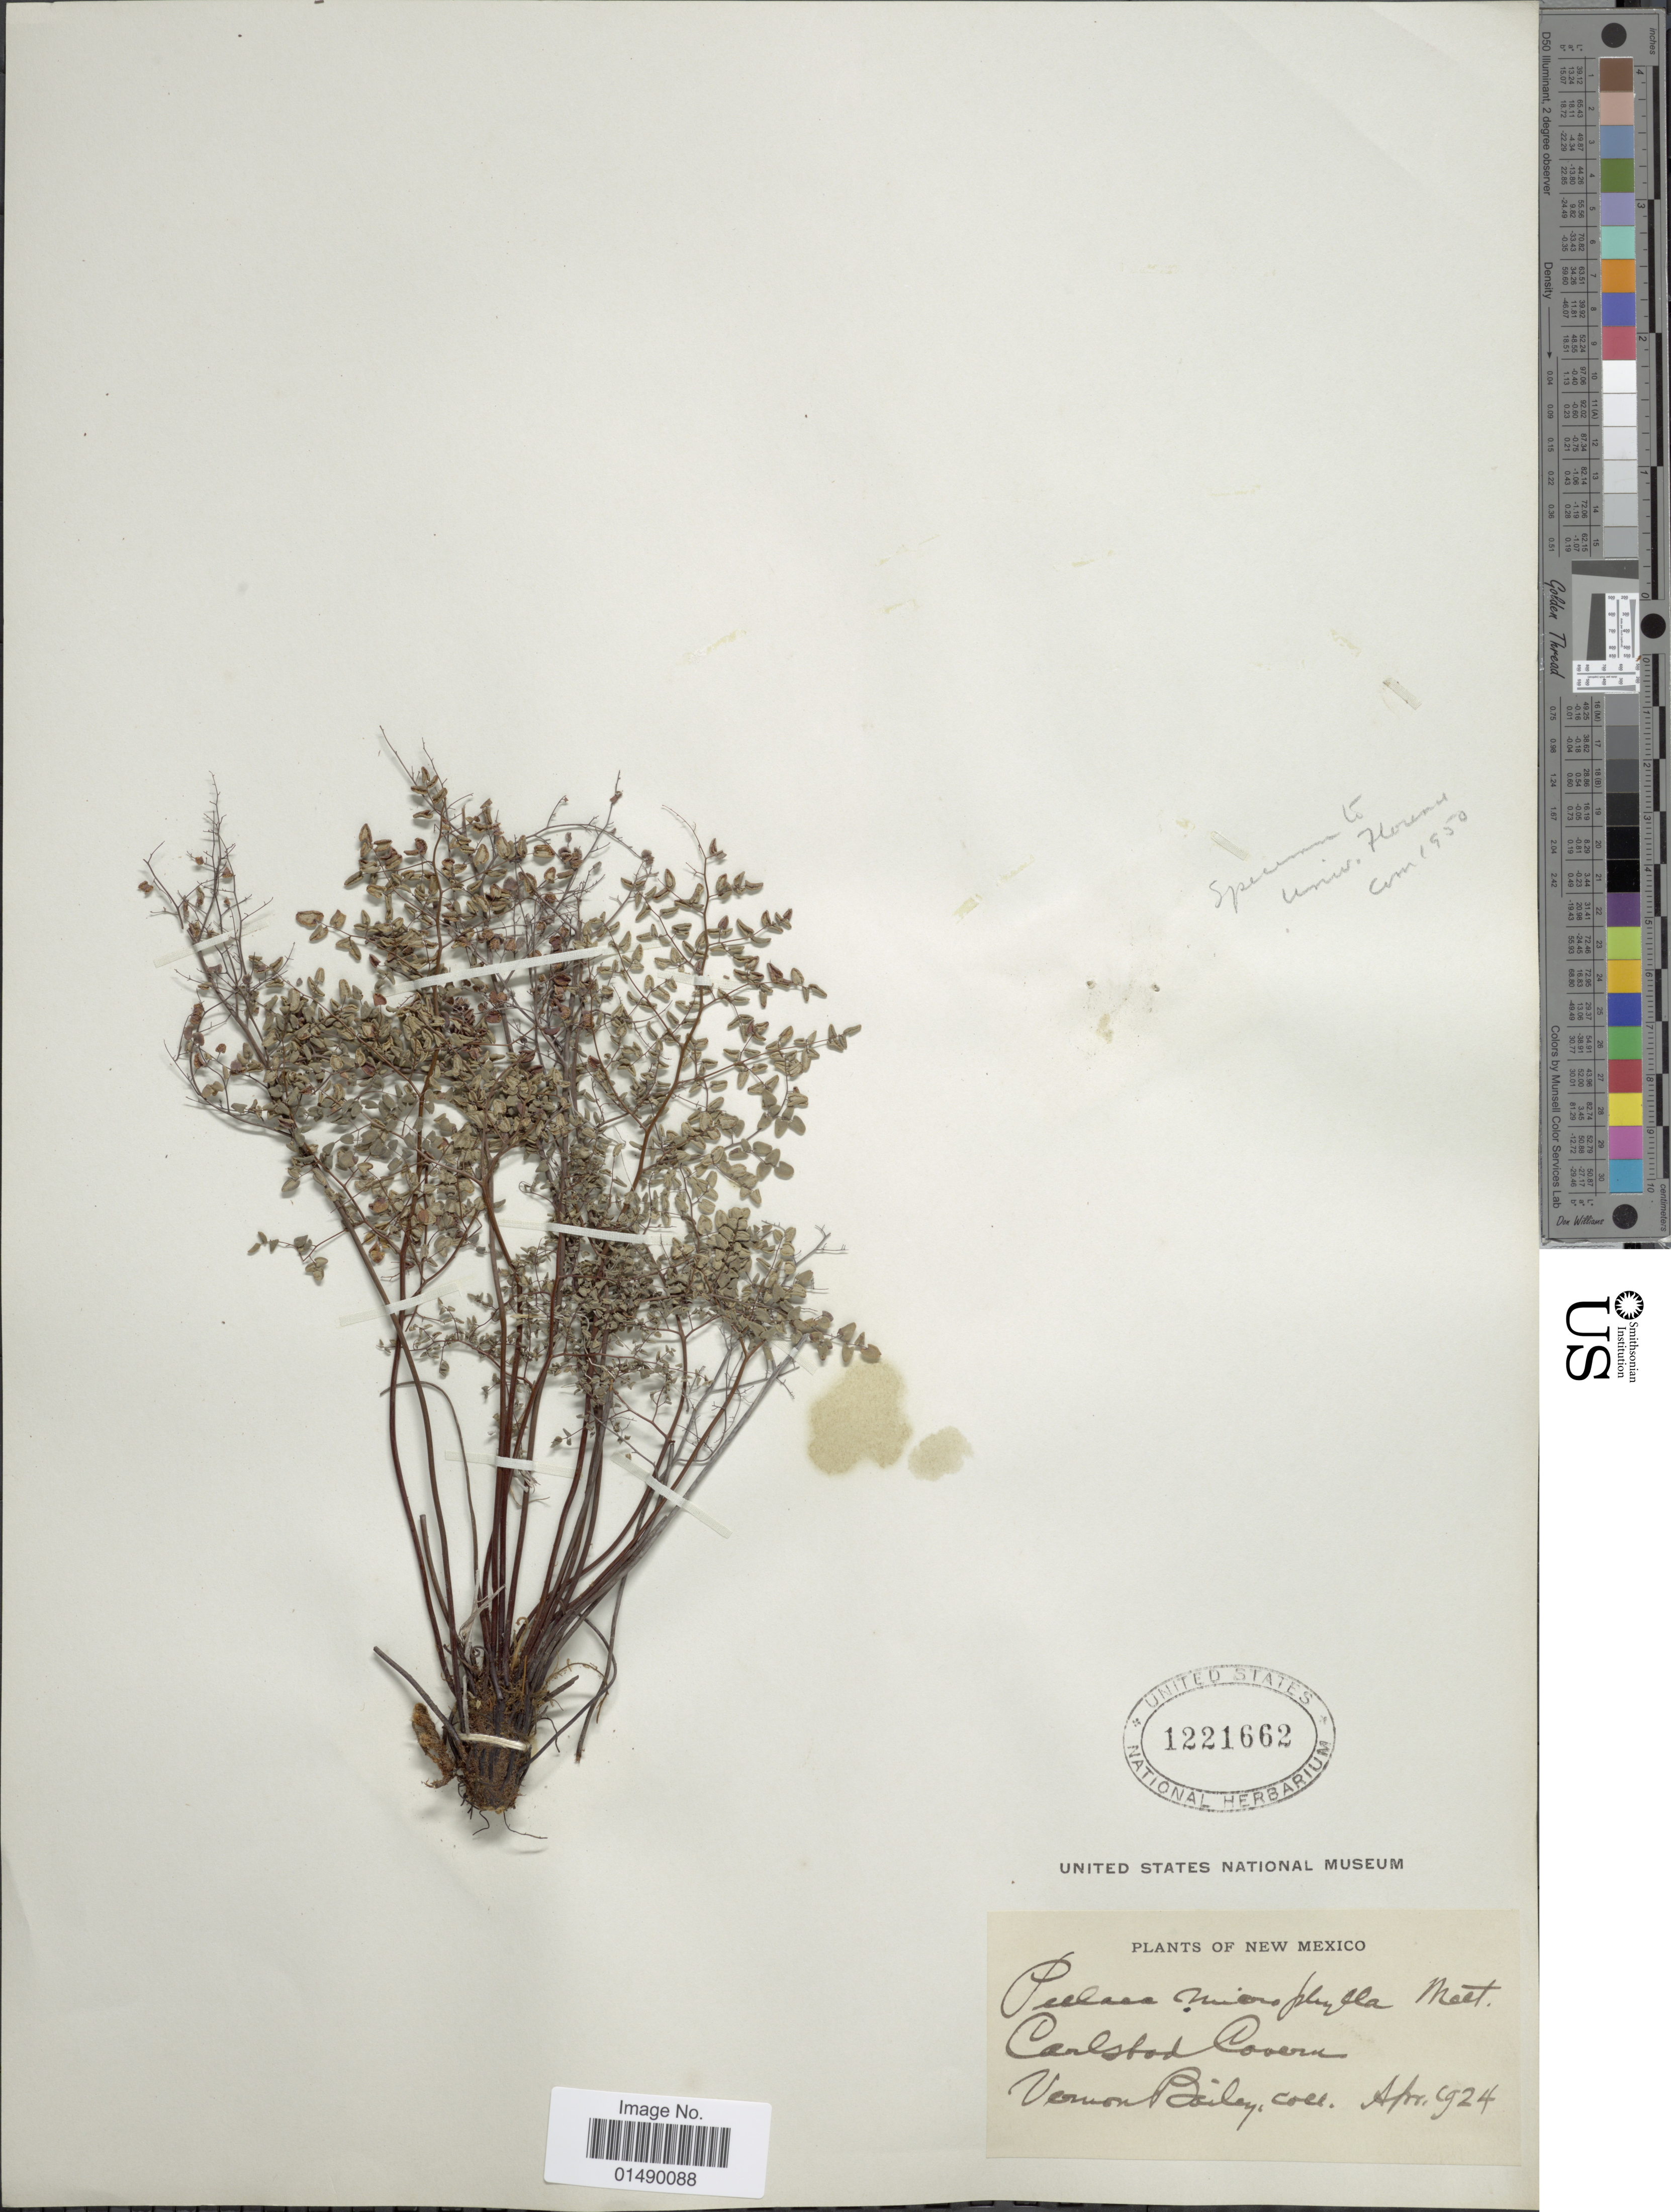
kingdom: Plantae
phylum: Tracheophyta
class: Polypodiopsida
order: Polypodiales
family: Pteridaceae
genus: Argyrochosma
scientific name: Argyrochosma microphylla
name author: (Mett. ex Kuhn) Windham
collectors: V. O. Bailey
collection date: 1924-04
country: United States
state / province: New Mexico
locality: New Mexico, Carlsbad Cavern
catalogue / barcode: US 1221662